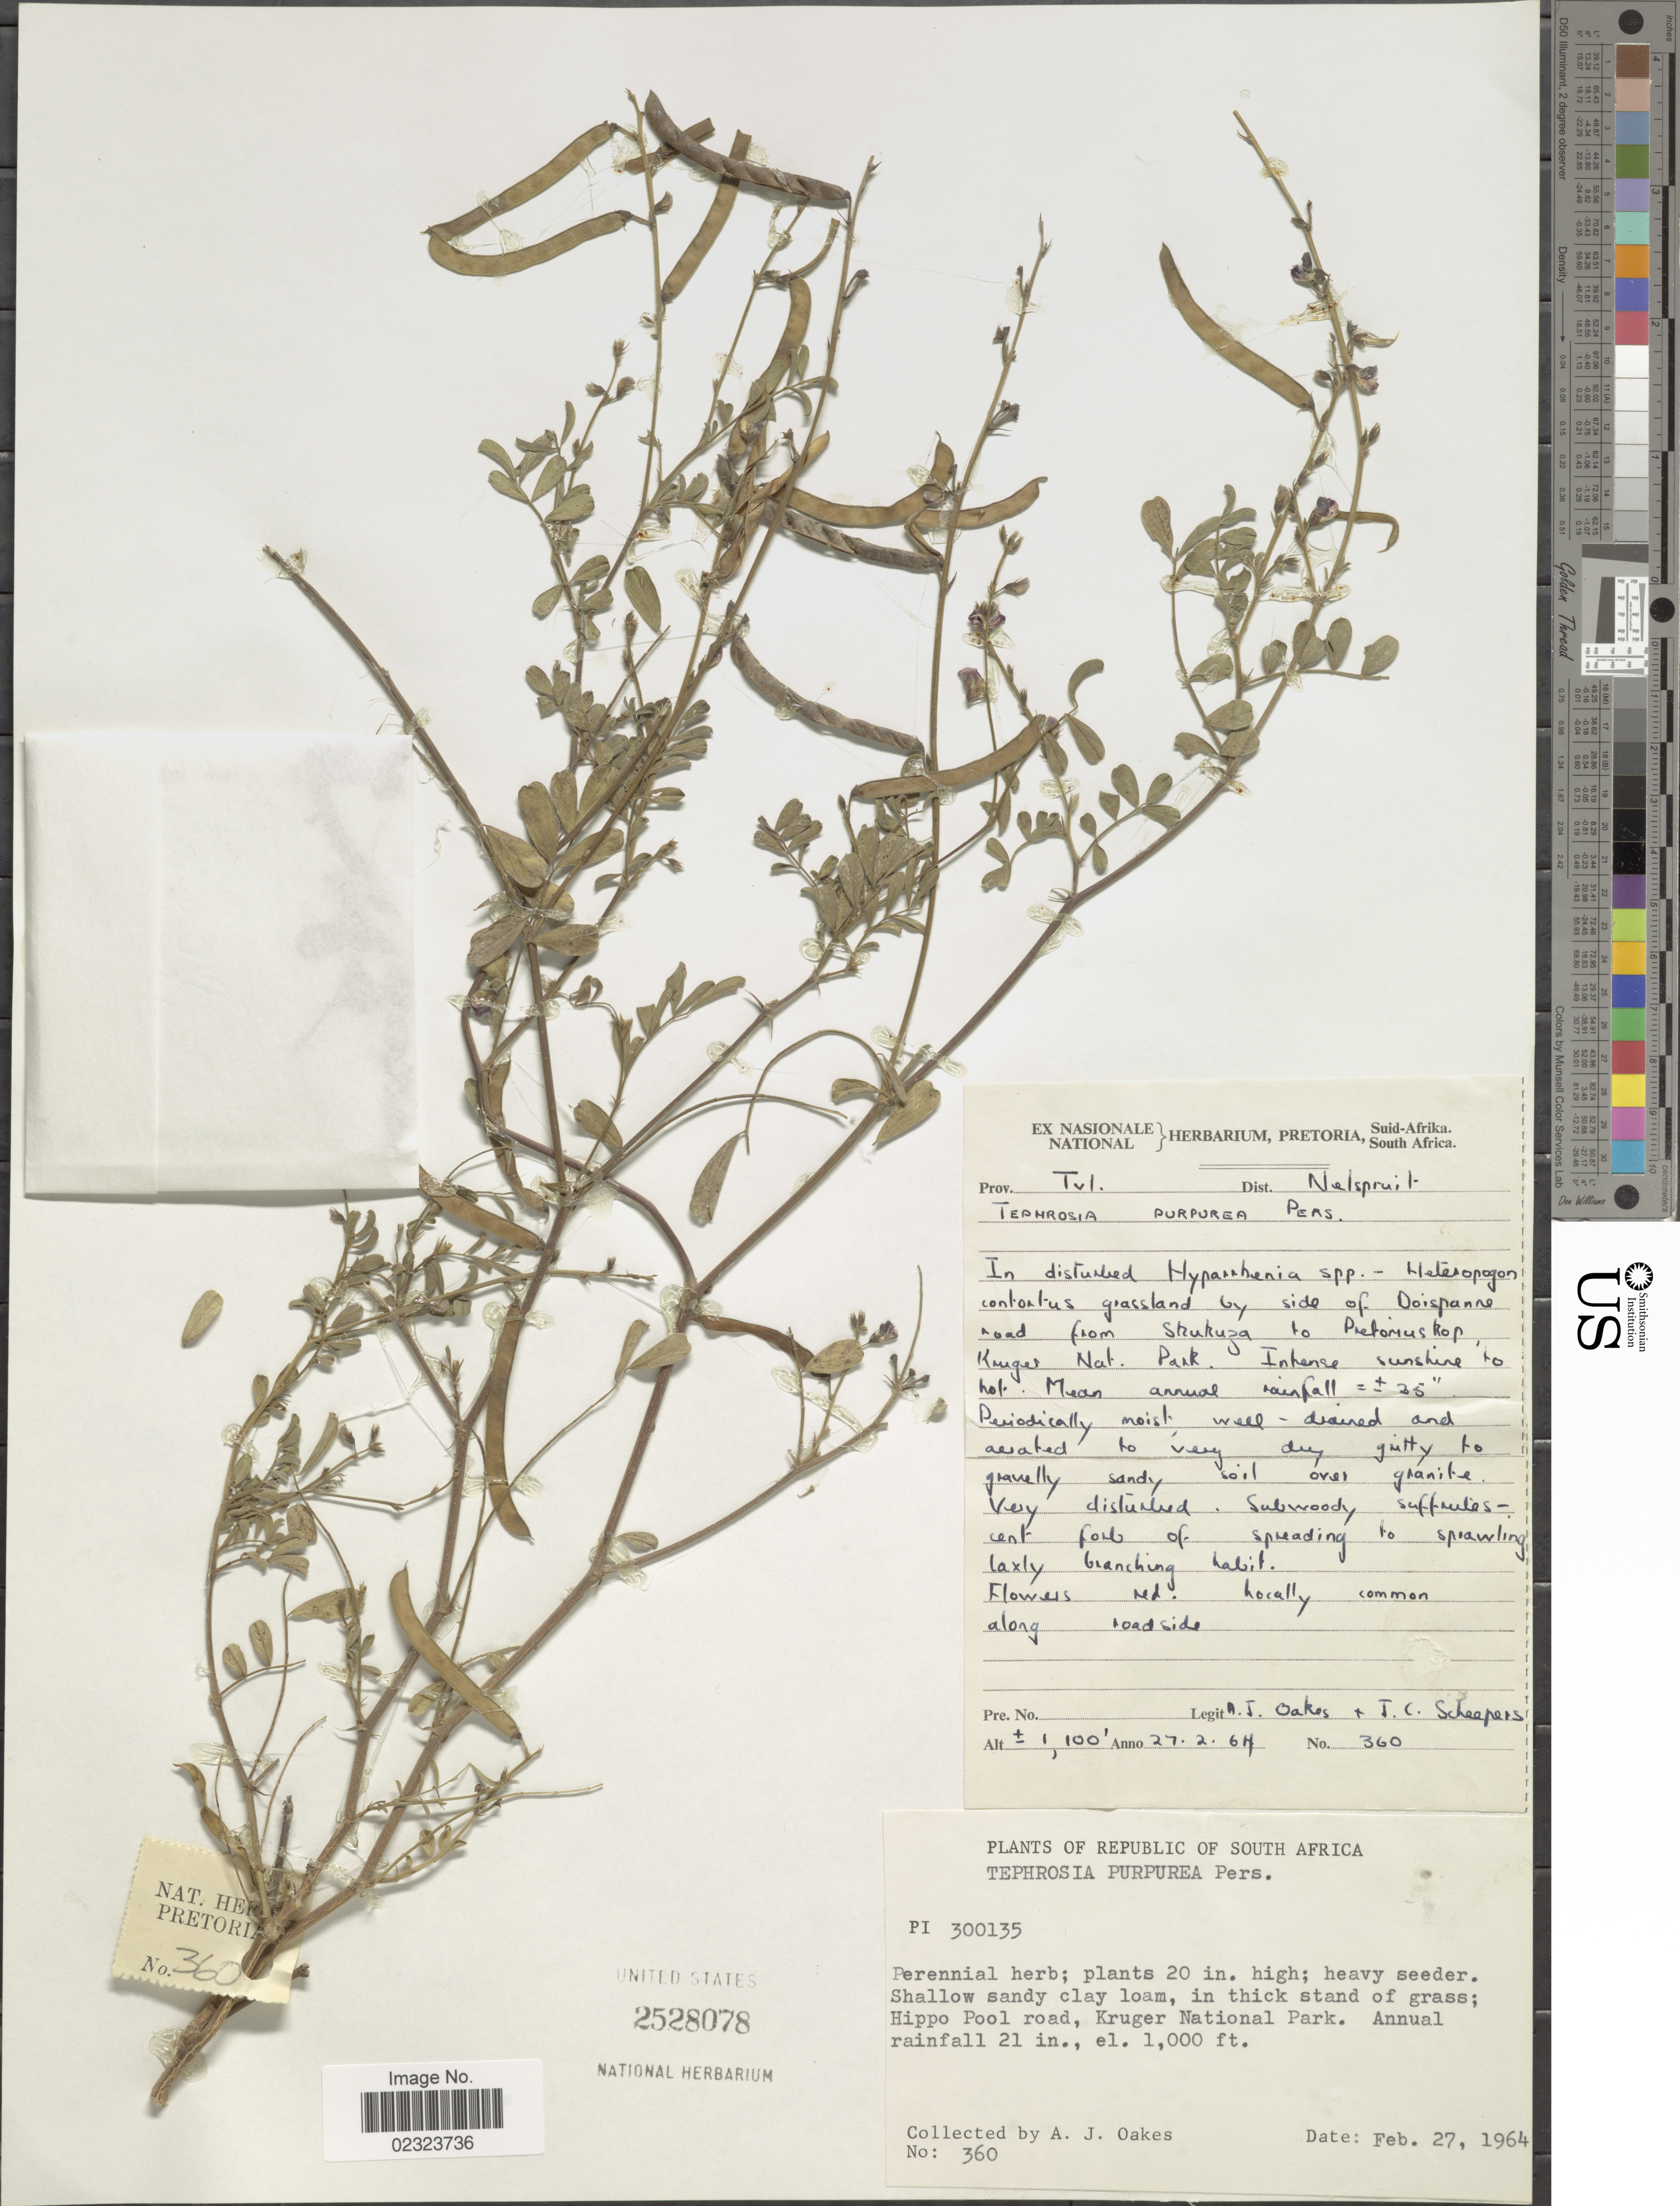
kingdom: Plantae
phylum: Tracheophyta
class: Magnoliopsida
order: Fabales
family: Fabaceae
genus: Tephrosia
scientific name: Tephrosia purpurea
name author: (L.) Pers.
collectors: A. Oakes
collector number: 360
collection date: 1964-02-27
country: South Africa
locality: Prov. Tvl., Dist. Nalspruit, Hippo Pool road, Kruger National Park.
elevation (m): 305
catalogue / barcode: US 2528078